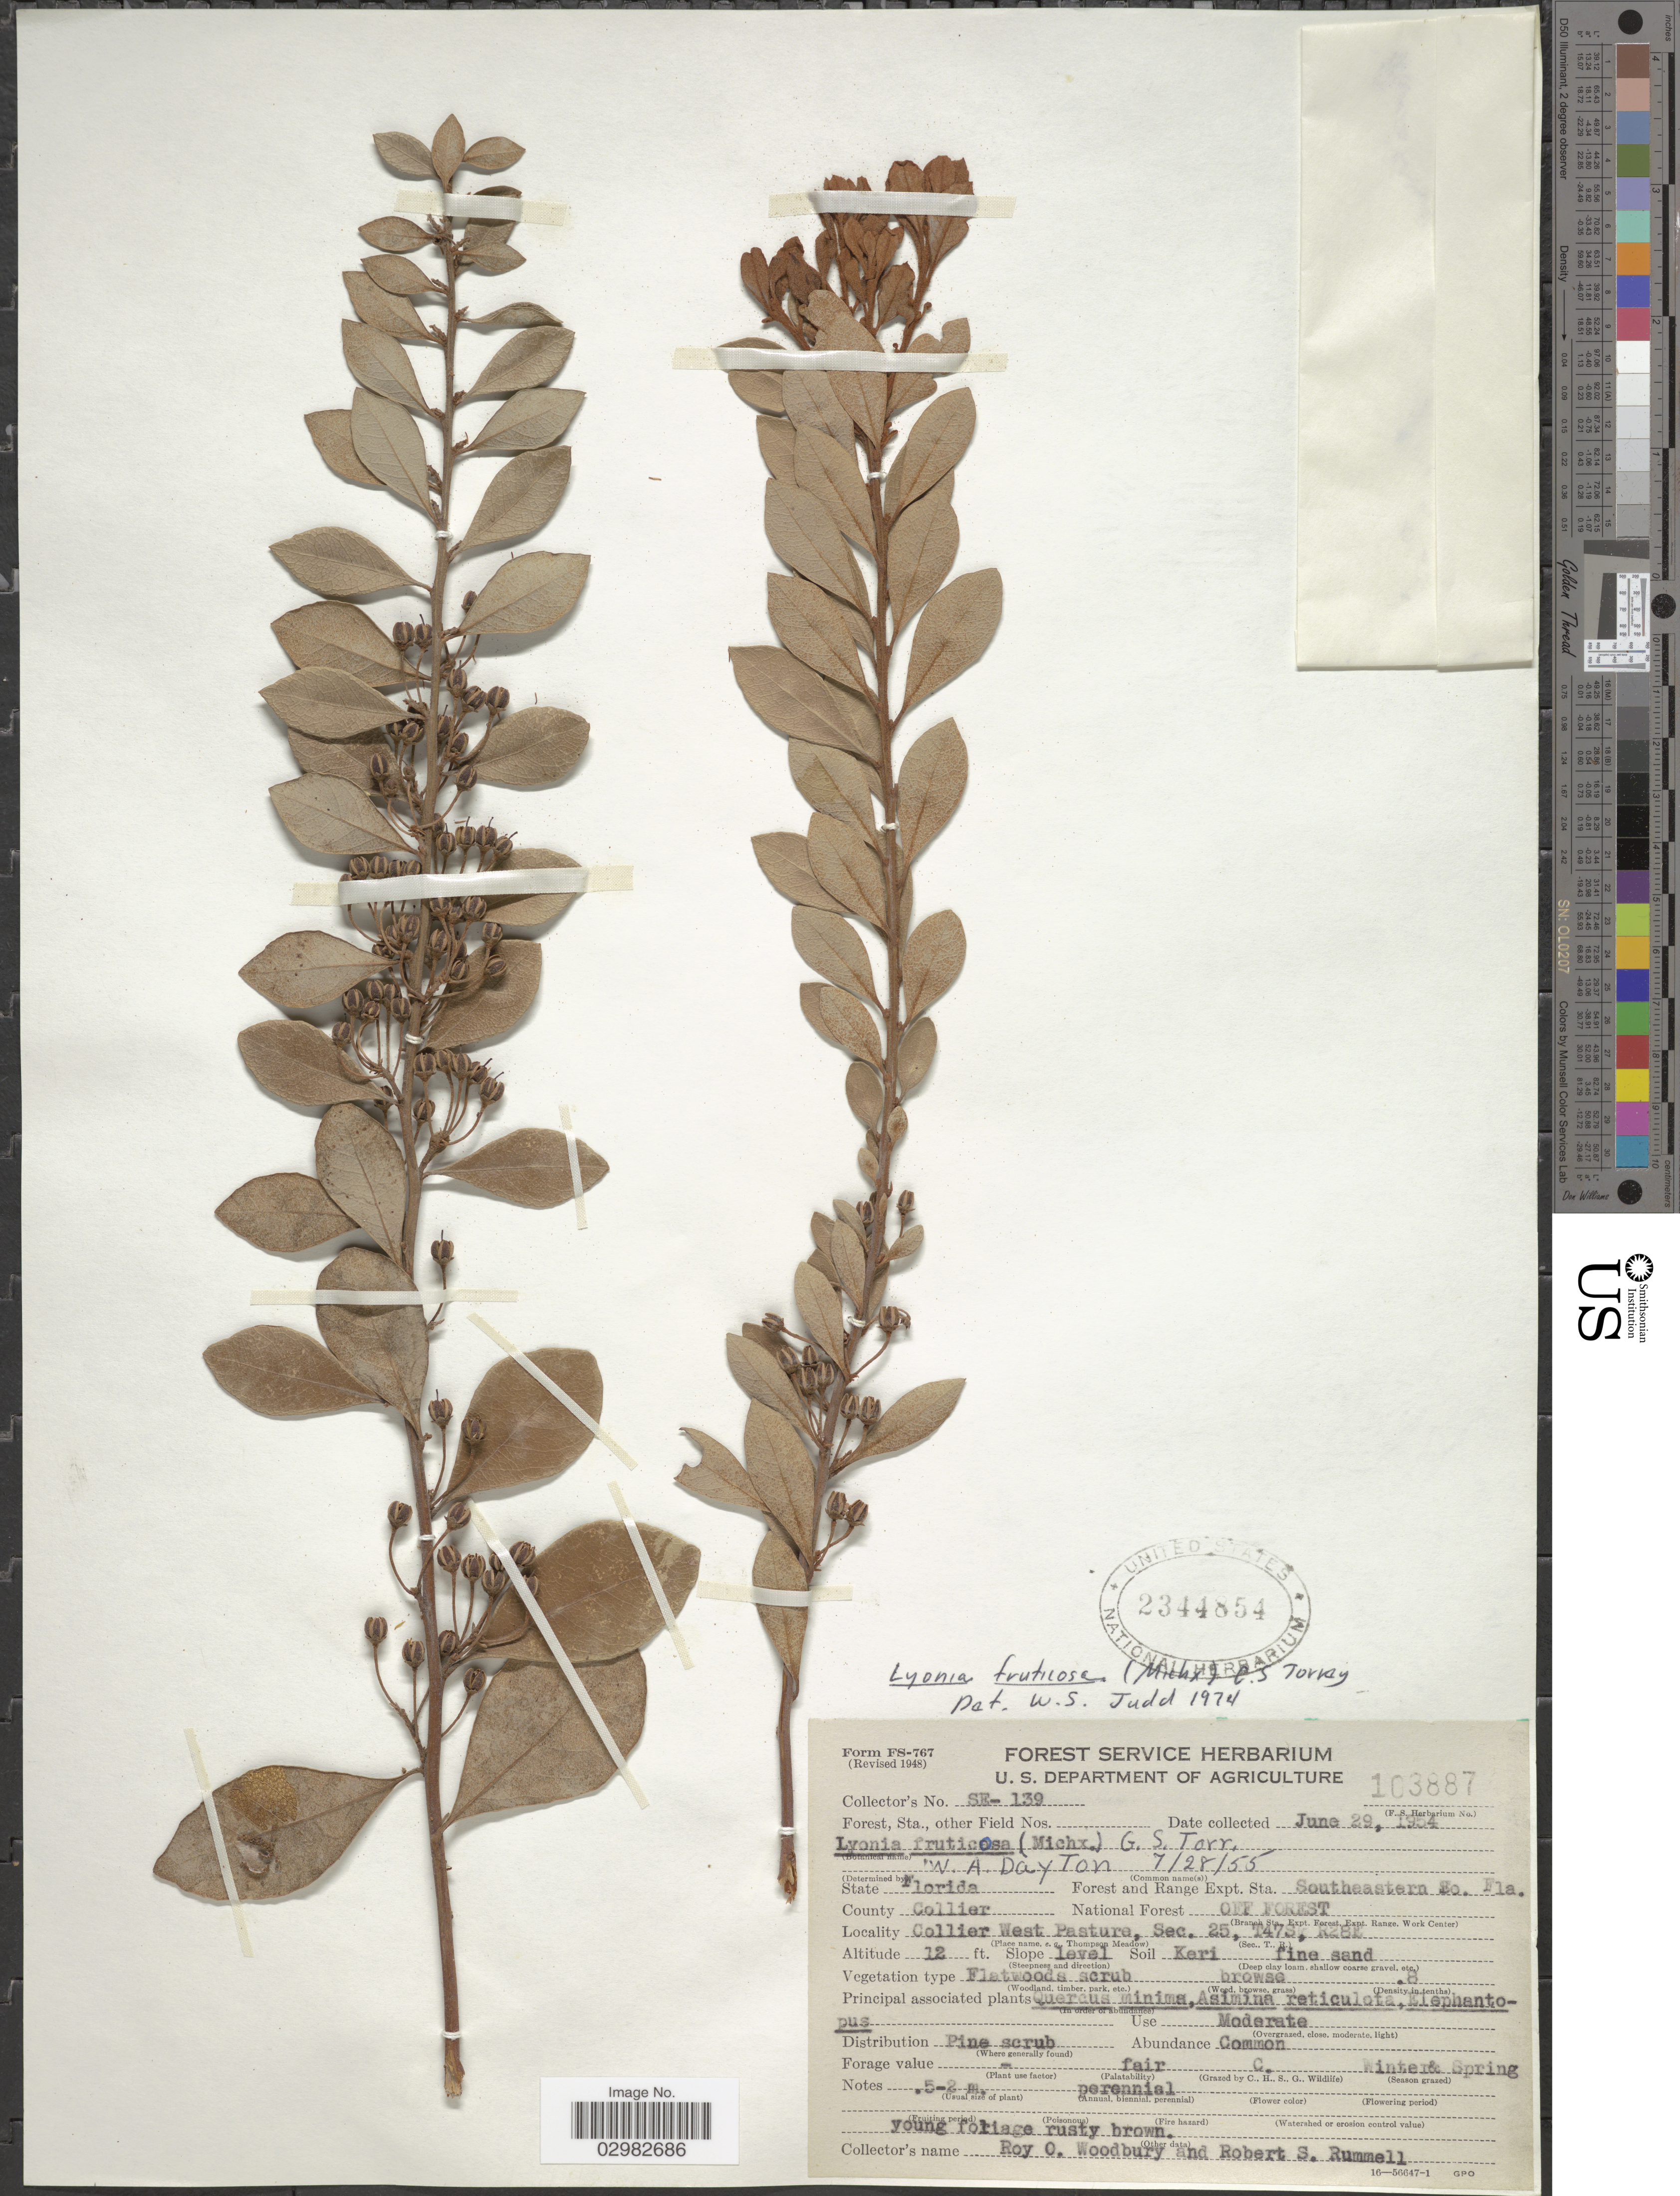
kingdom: Plantae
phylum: Tracheophyta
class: Magnoliopsida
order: Ericales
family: Ericaceae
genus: Lyonia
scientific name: Lyonia fruticosa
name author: (Michx.) G.S. Torr.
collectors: R. Woodbury & R. Rummell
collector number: SE-139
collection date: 1954-06-29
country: United States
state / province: Florida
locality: Southeastern Fla., County Collier, Collier West Pasture, Sec. 25, T47S, R28E.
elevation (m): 4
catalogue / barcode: US 2344854